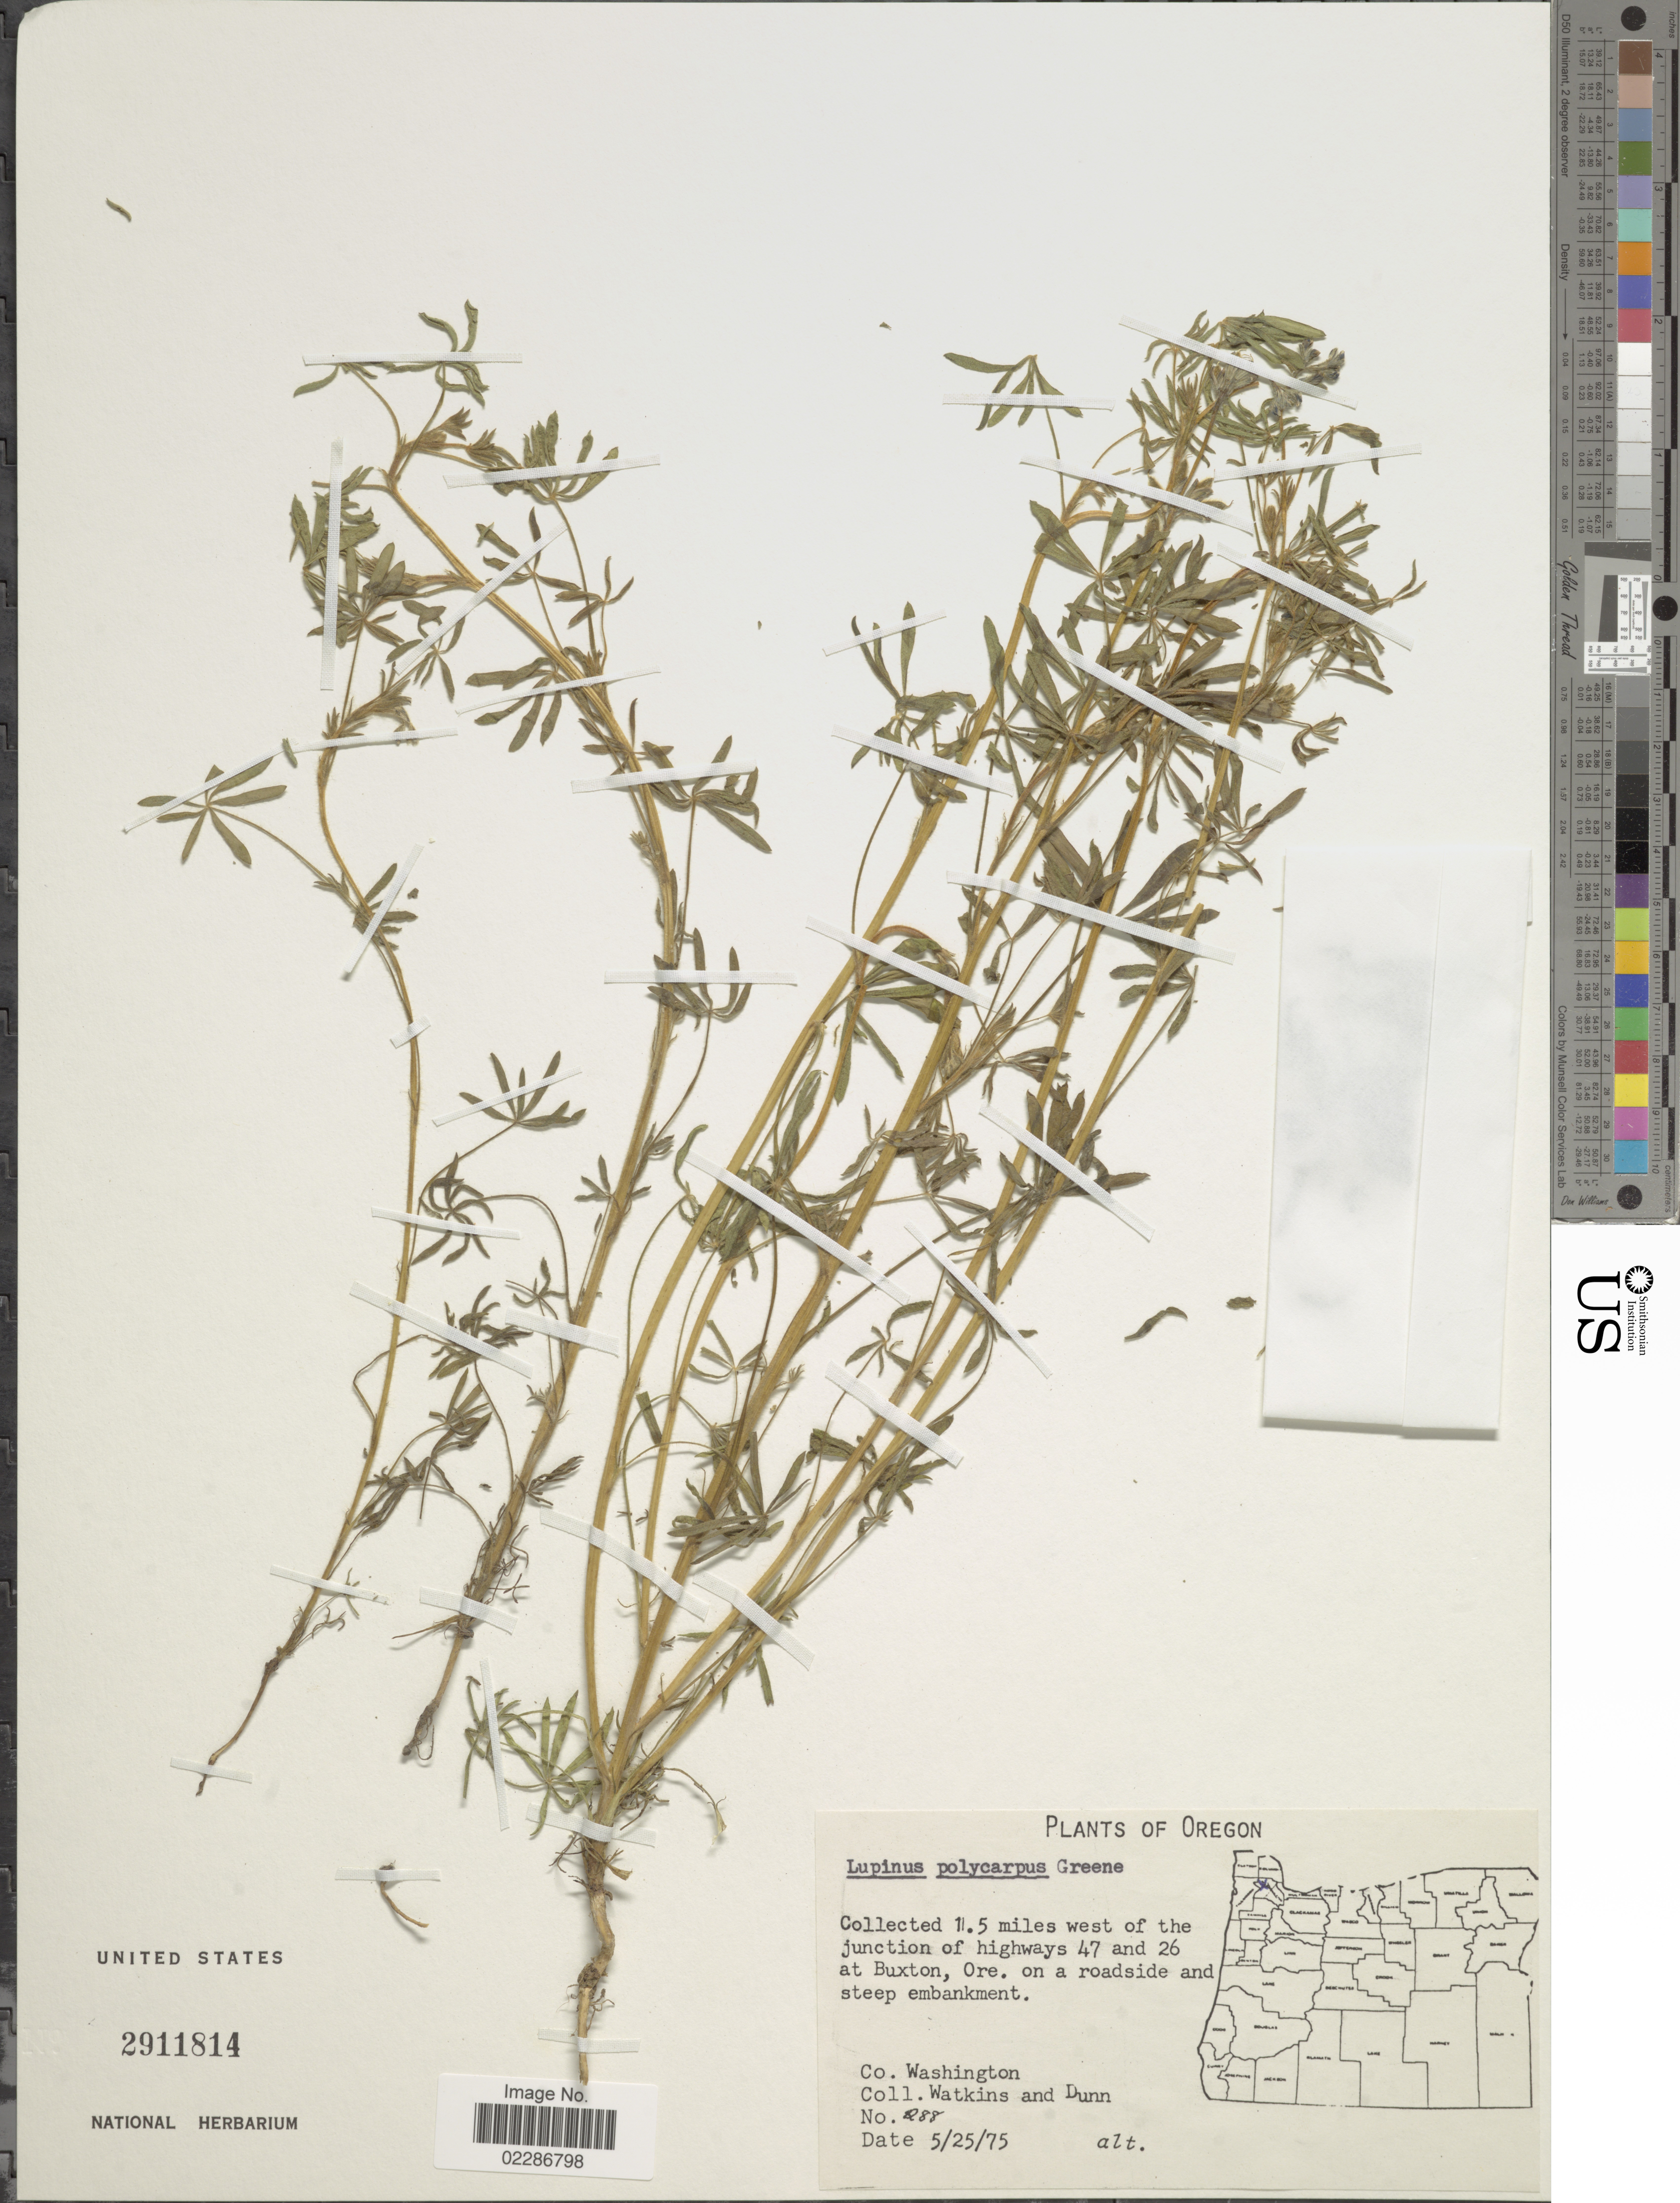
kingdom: Plantae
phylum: Tracheophyta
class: Magnoliopsida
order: Fabales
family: Fabaceae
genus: Lupinus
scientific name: Lupinus polycarpus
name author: Greene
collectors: Watkins, -- & -- Dunn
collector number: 288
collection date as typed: Transcribed d/m/y: 25/5/75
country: United States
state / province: Oregon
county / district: Washington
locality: Collected 1.5 miles west of the junction of highways 47 and 26 at Buxton, Ore on a roadside and steep embankment, Co Washington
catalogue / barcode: US 2911814